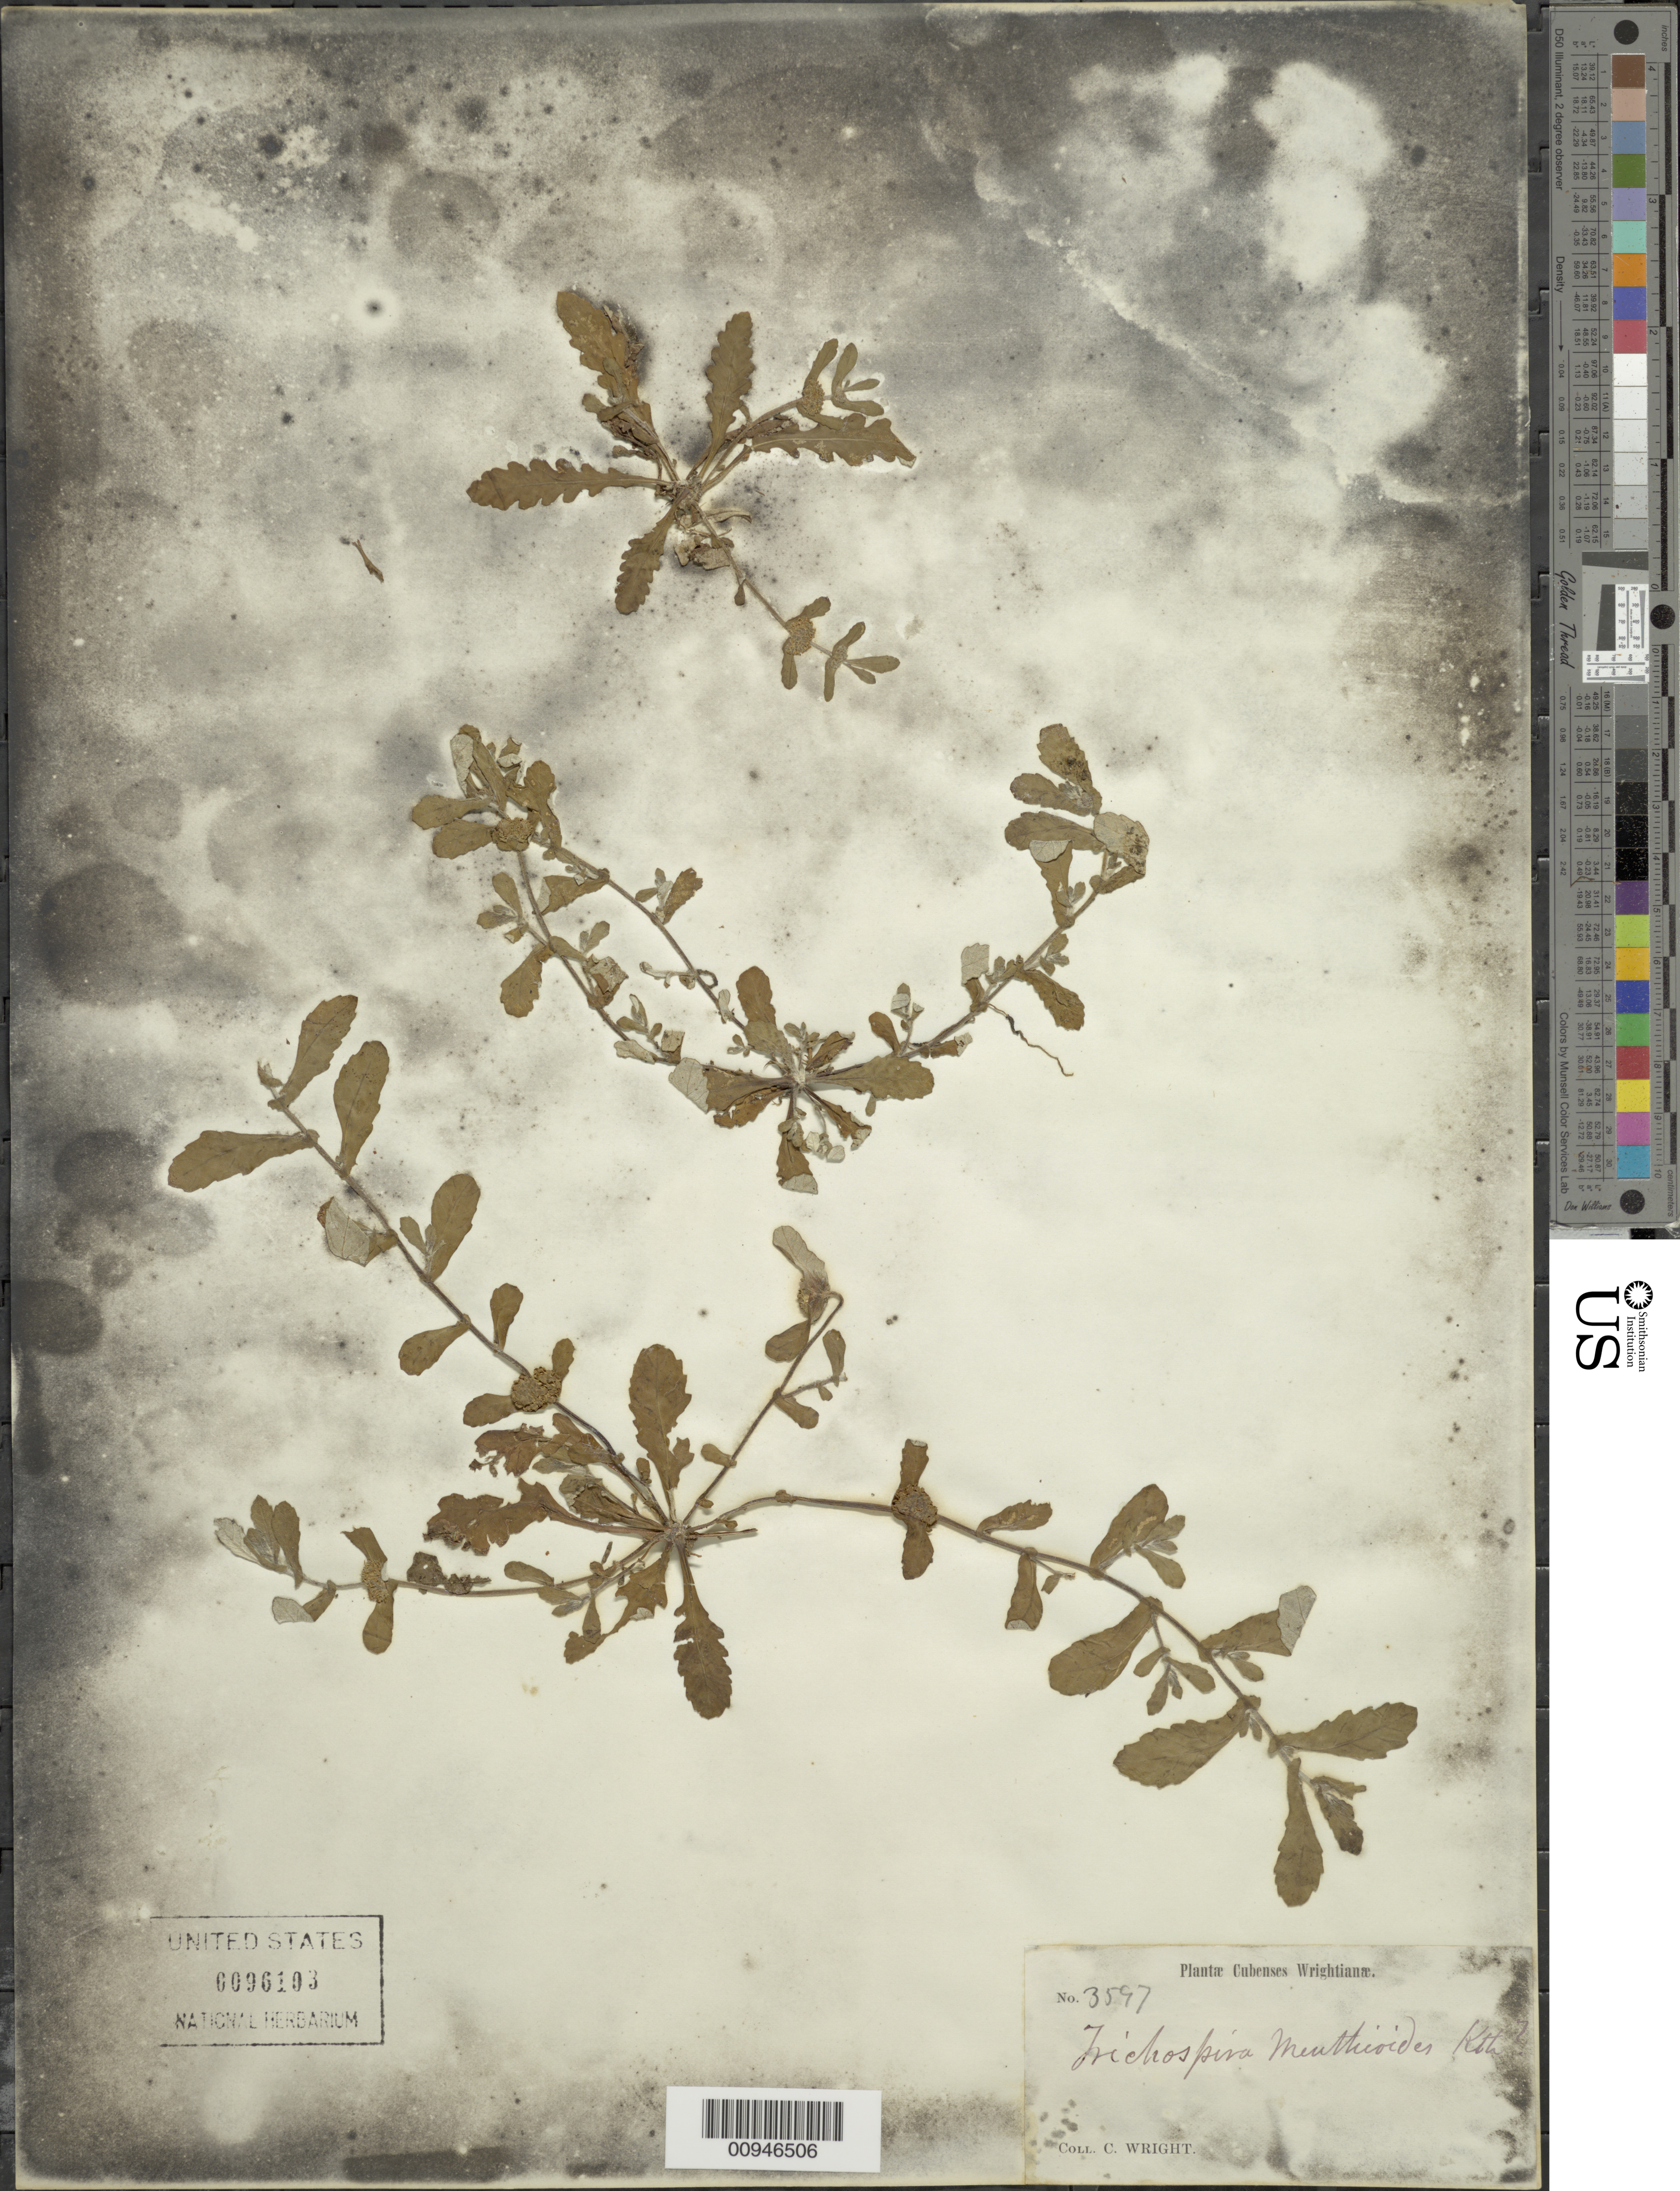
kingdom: Plantae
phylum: Tracheophyta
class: Magnoliopsida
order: Asterales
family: Asteraceae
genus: Trichospira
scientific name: Trichospira verticillata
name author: (L.) S.F. Blake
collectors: C. Wright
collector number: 3597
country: Cuba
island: Cuba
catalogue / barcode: US 96103